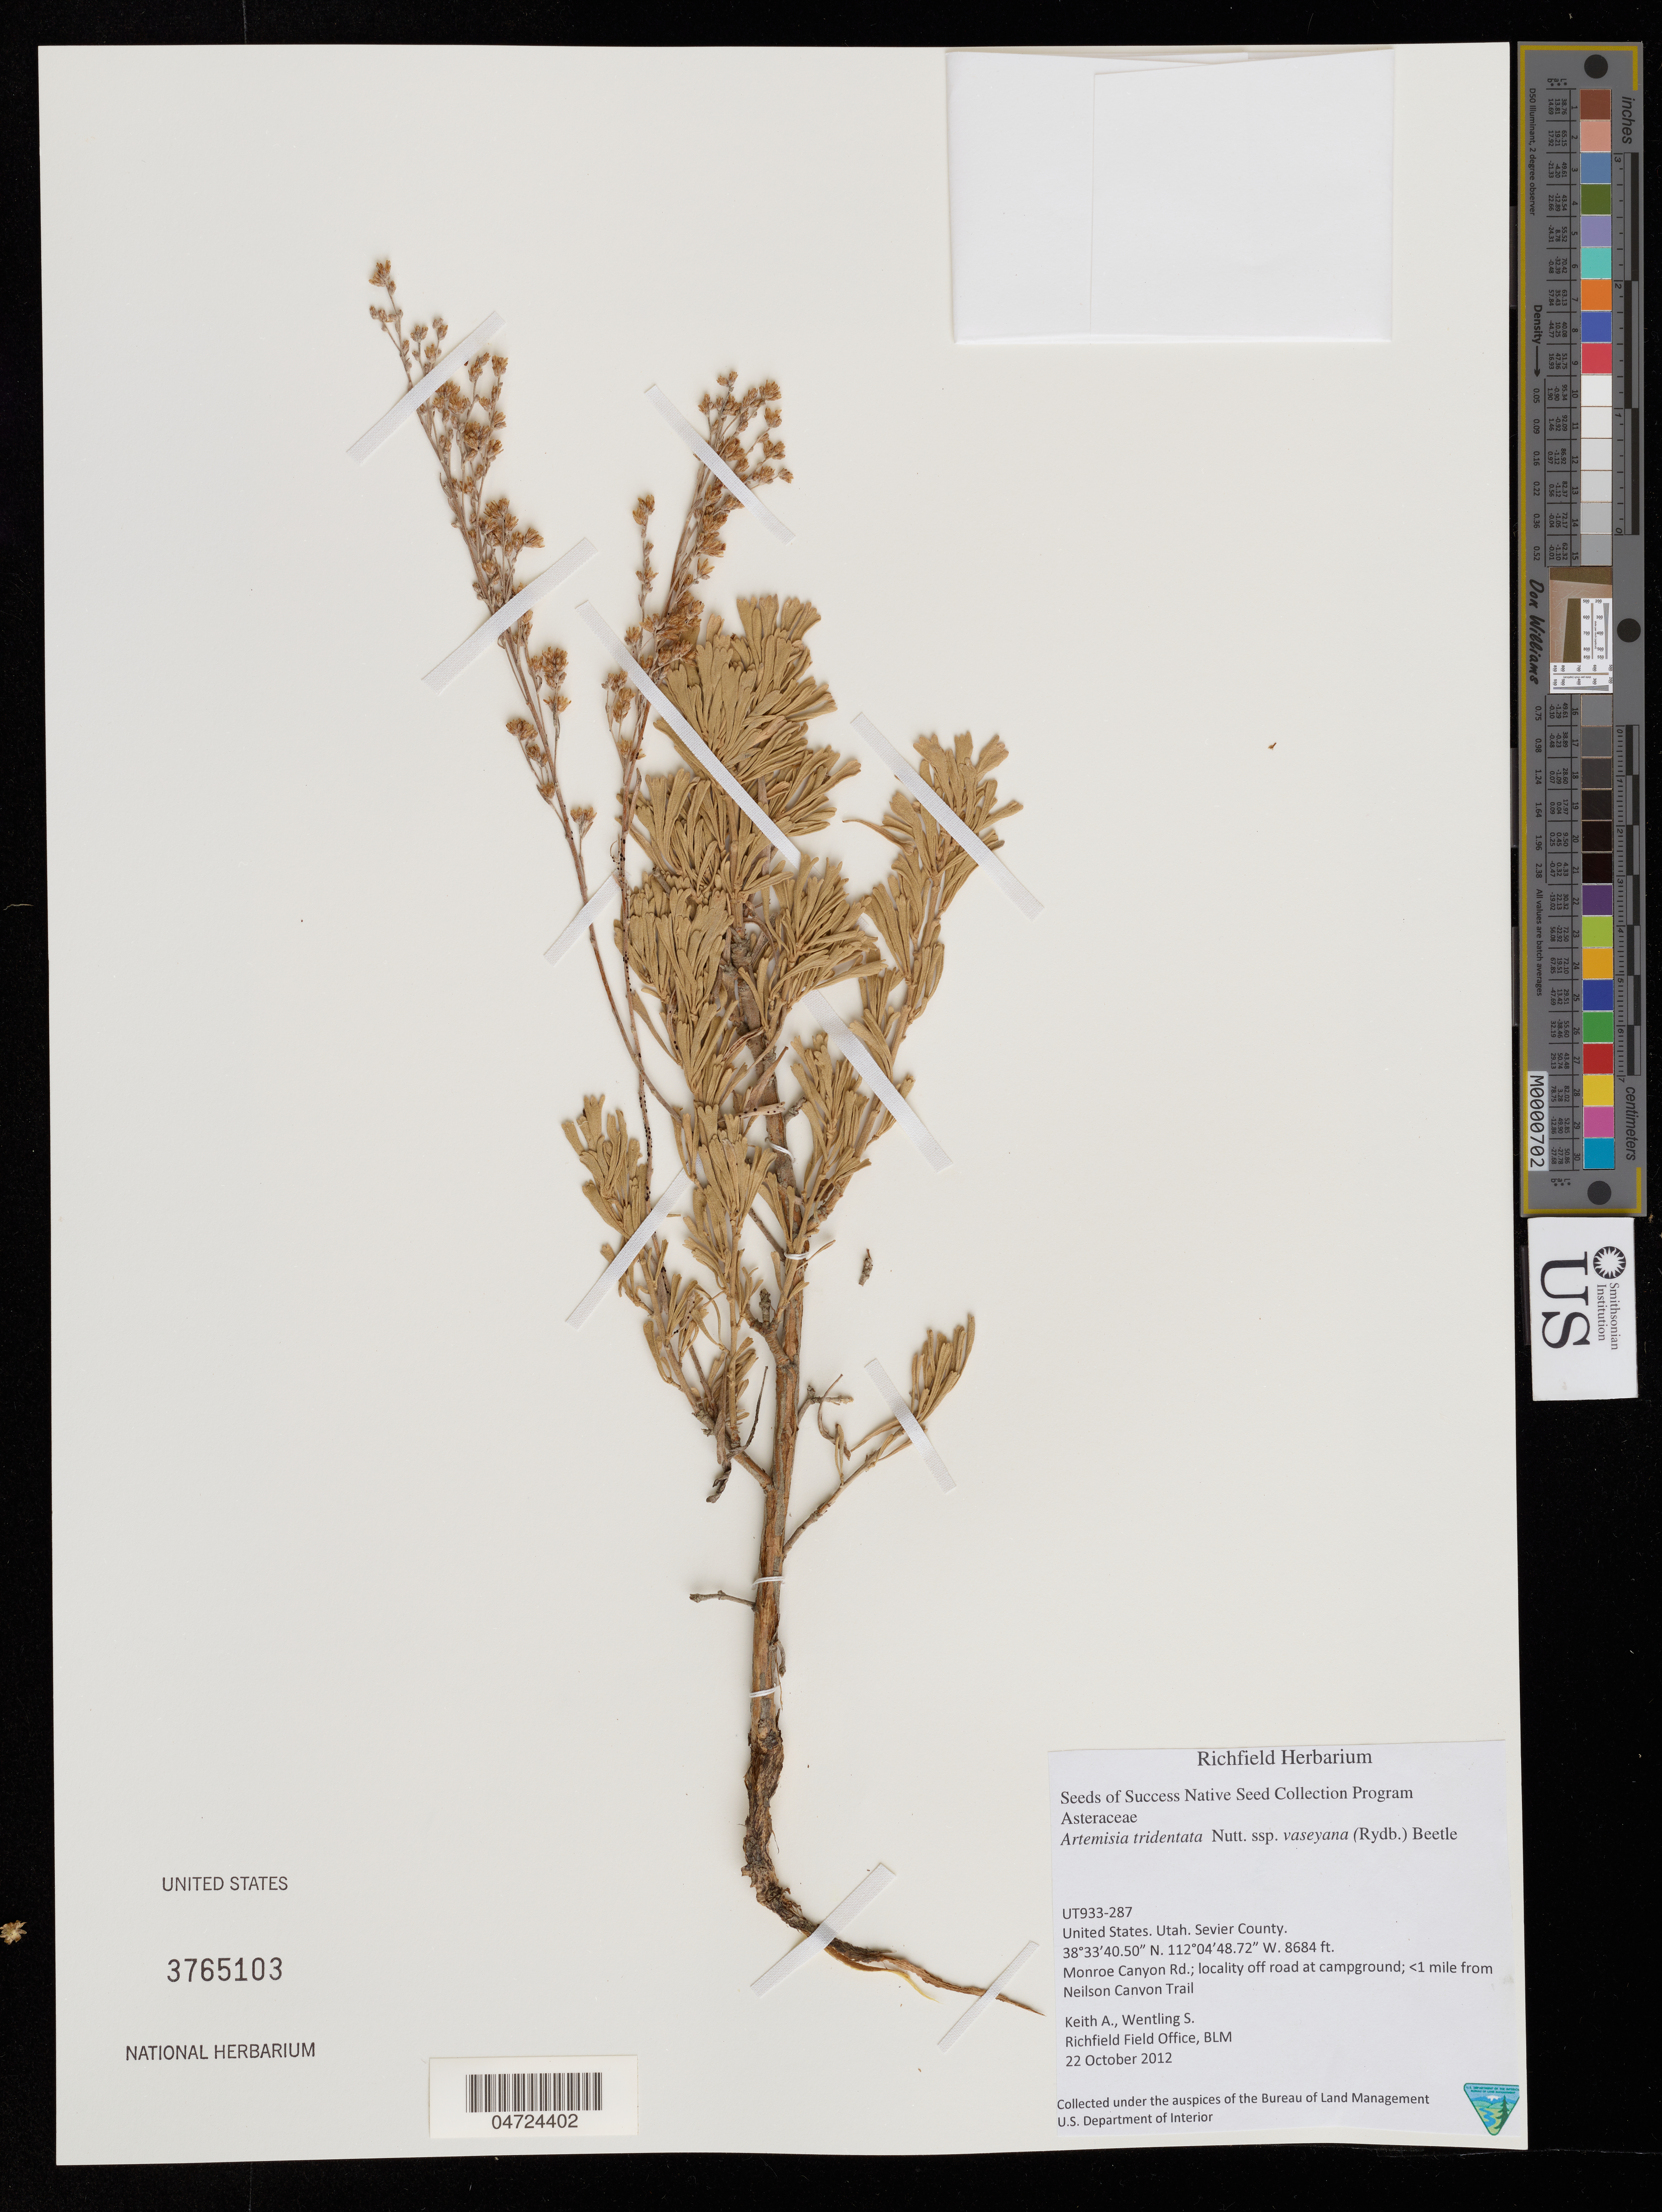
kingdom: Plantae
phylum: Tracheophyta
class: Magnoliopsida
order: Asterales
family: Asteraceae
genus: Artemisia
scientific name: Artemisia tridentata subsp. vaseyana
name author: (Rydb.) Beetle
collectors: A. Keith & S. Wentling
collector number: UT933-287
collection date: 2012-10-22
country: United States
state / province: Utah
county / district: Sevier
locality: Sevier County. Monroe Canyon Rd.; locality off road at campground; <1 mile from Neilson Canyon Trail.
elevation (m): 2647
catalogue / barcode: US 3765103